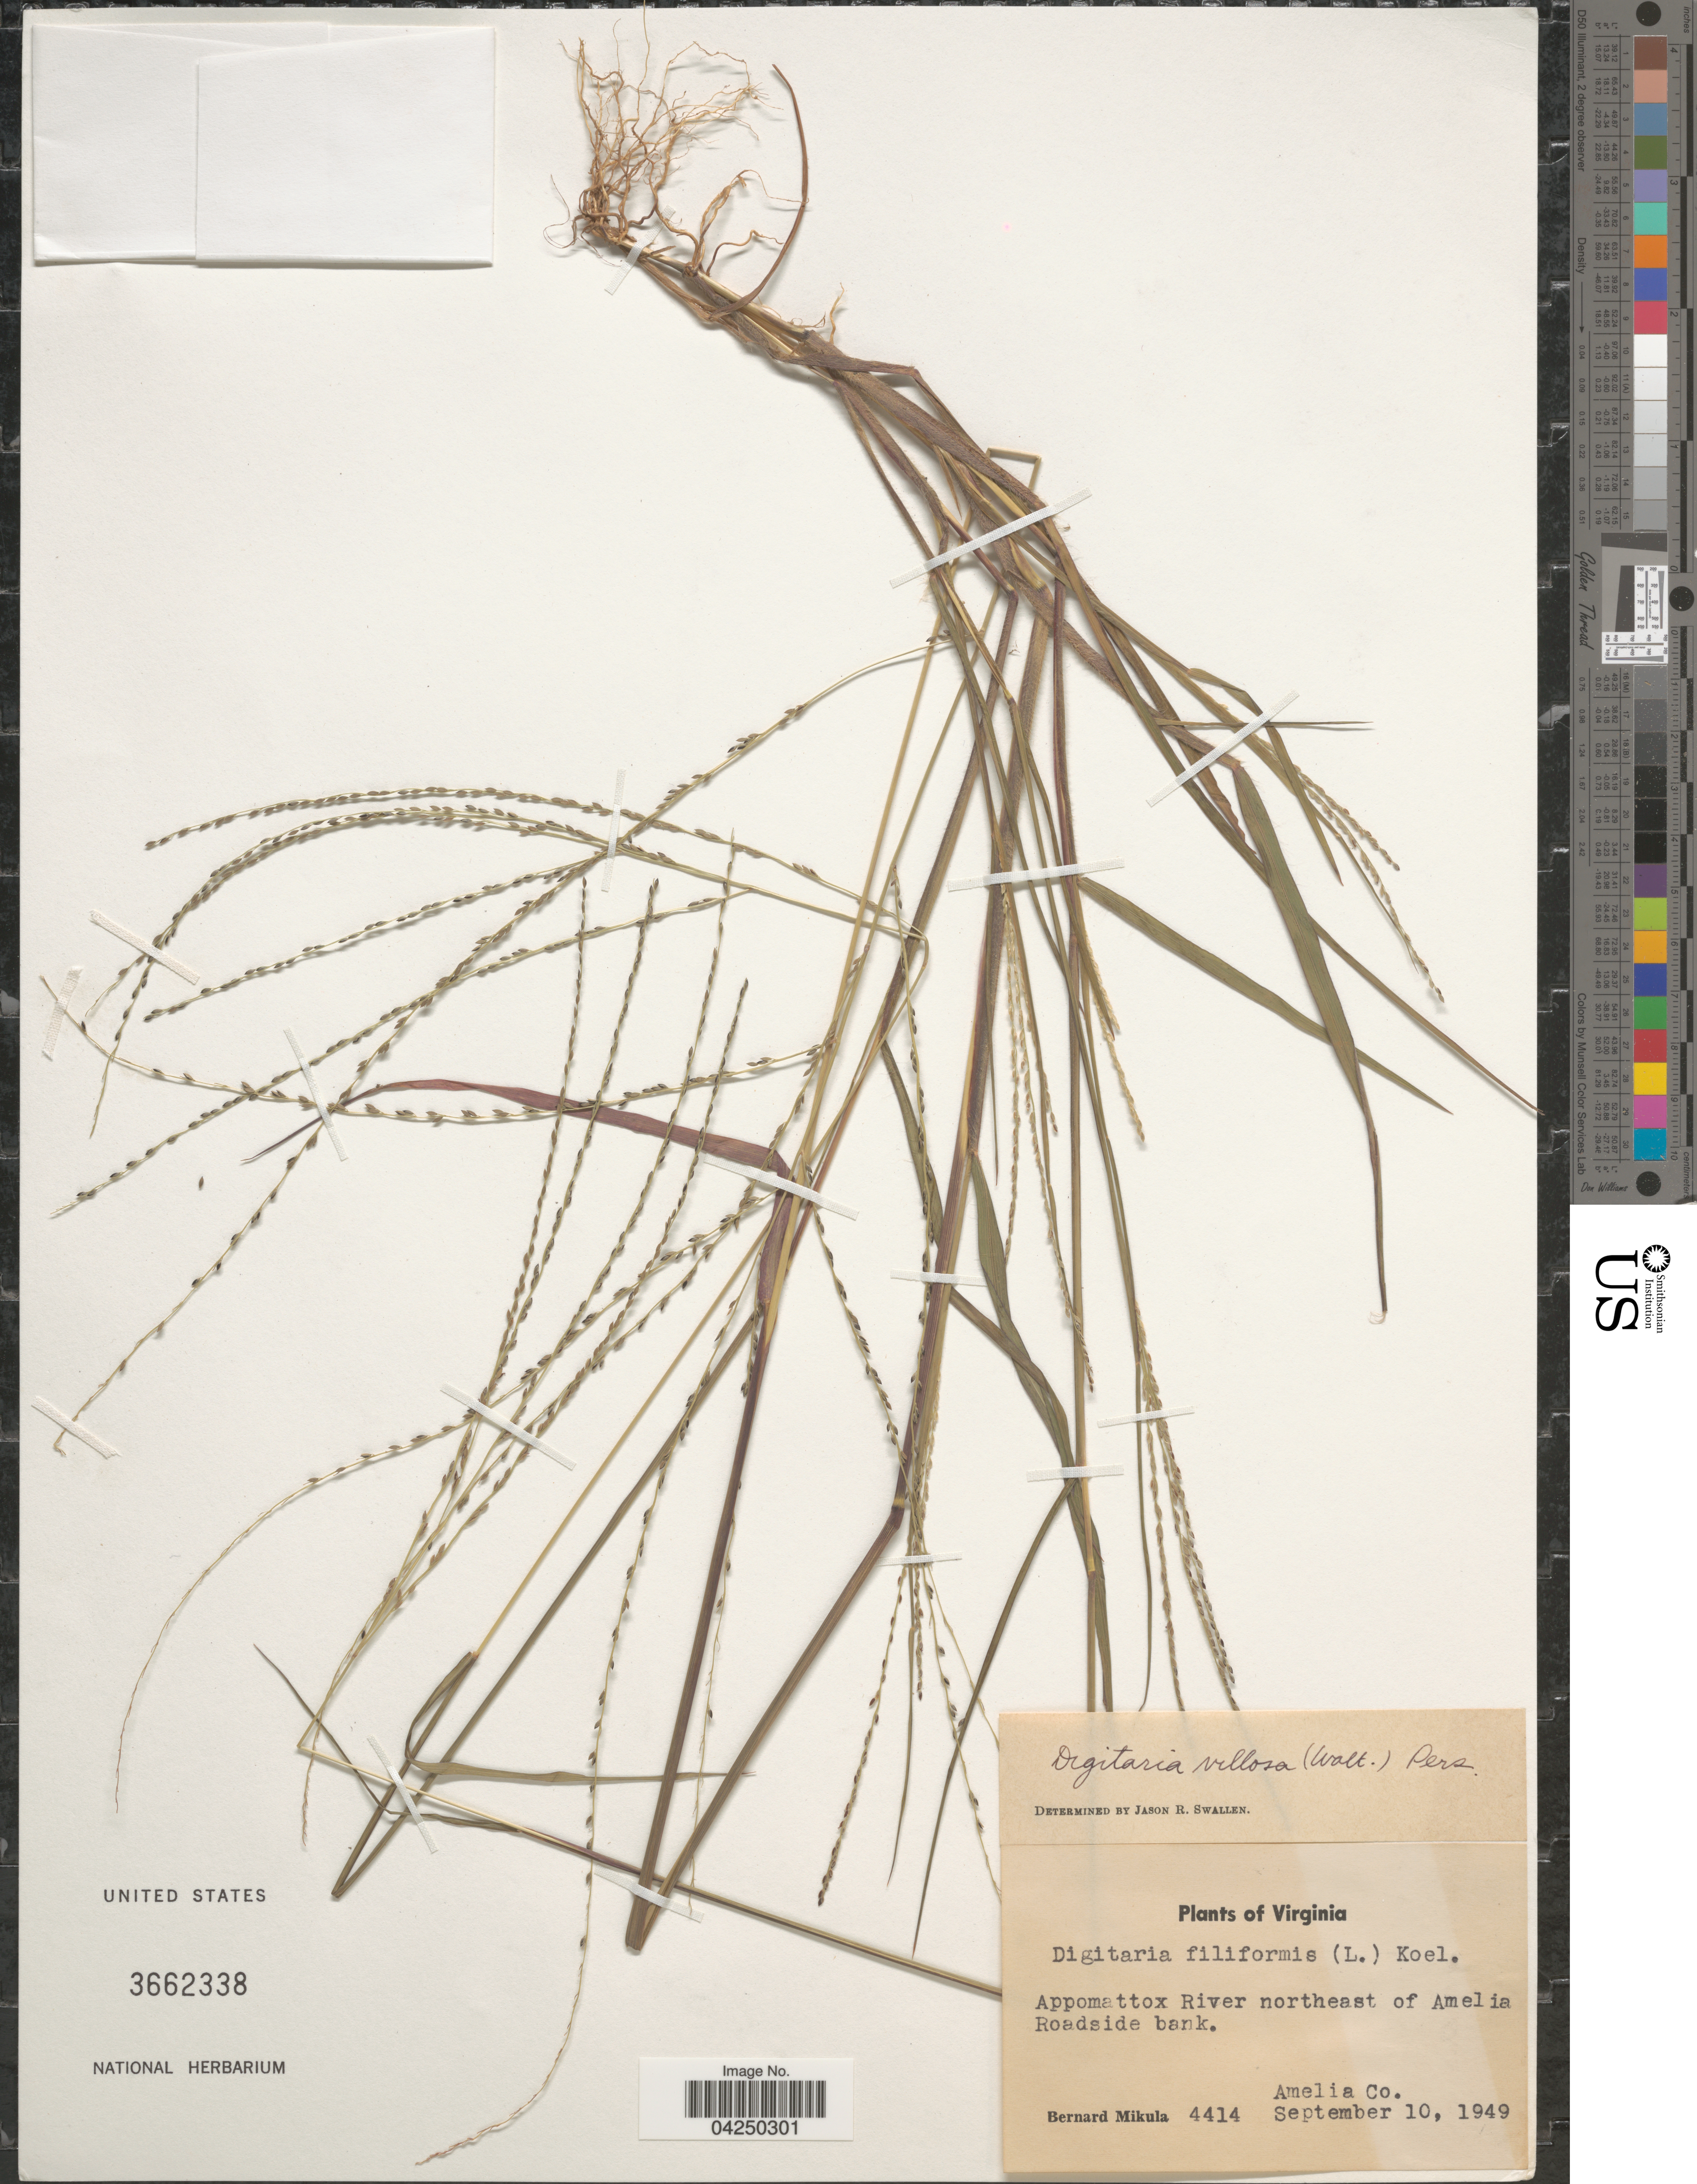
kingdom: Plantae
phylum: Tracheophyta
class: Liliopsida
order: Poales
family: Poaceae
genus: Digitaria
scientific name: Digitaria villosa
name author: (Walter) Pers.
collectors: B. Mikula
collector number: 4414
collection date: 1949-09-10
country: United States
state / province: Virginia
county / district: Amelia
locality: Appomattox River northeast of Amelia Roadside bank. Amelia Co.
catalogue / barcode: US 3662338